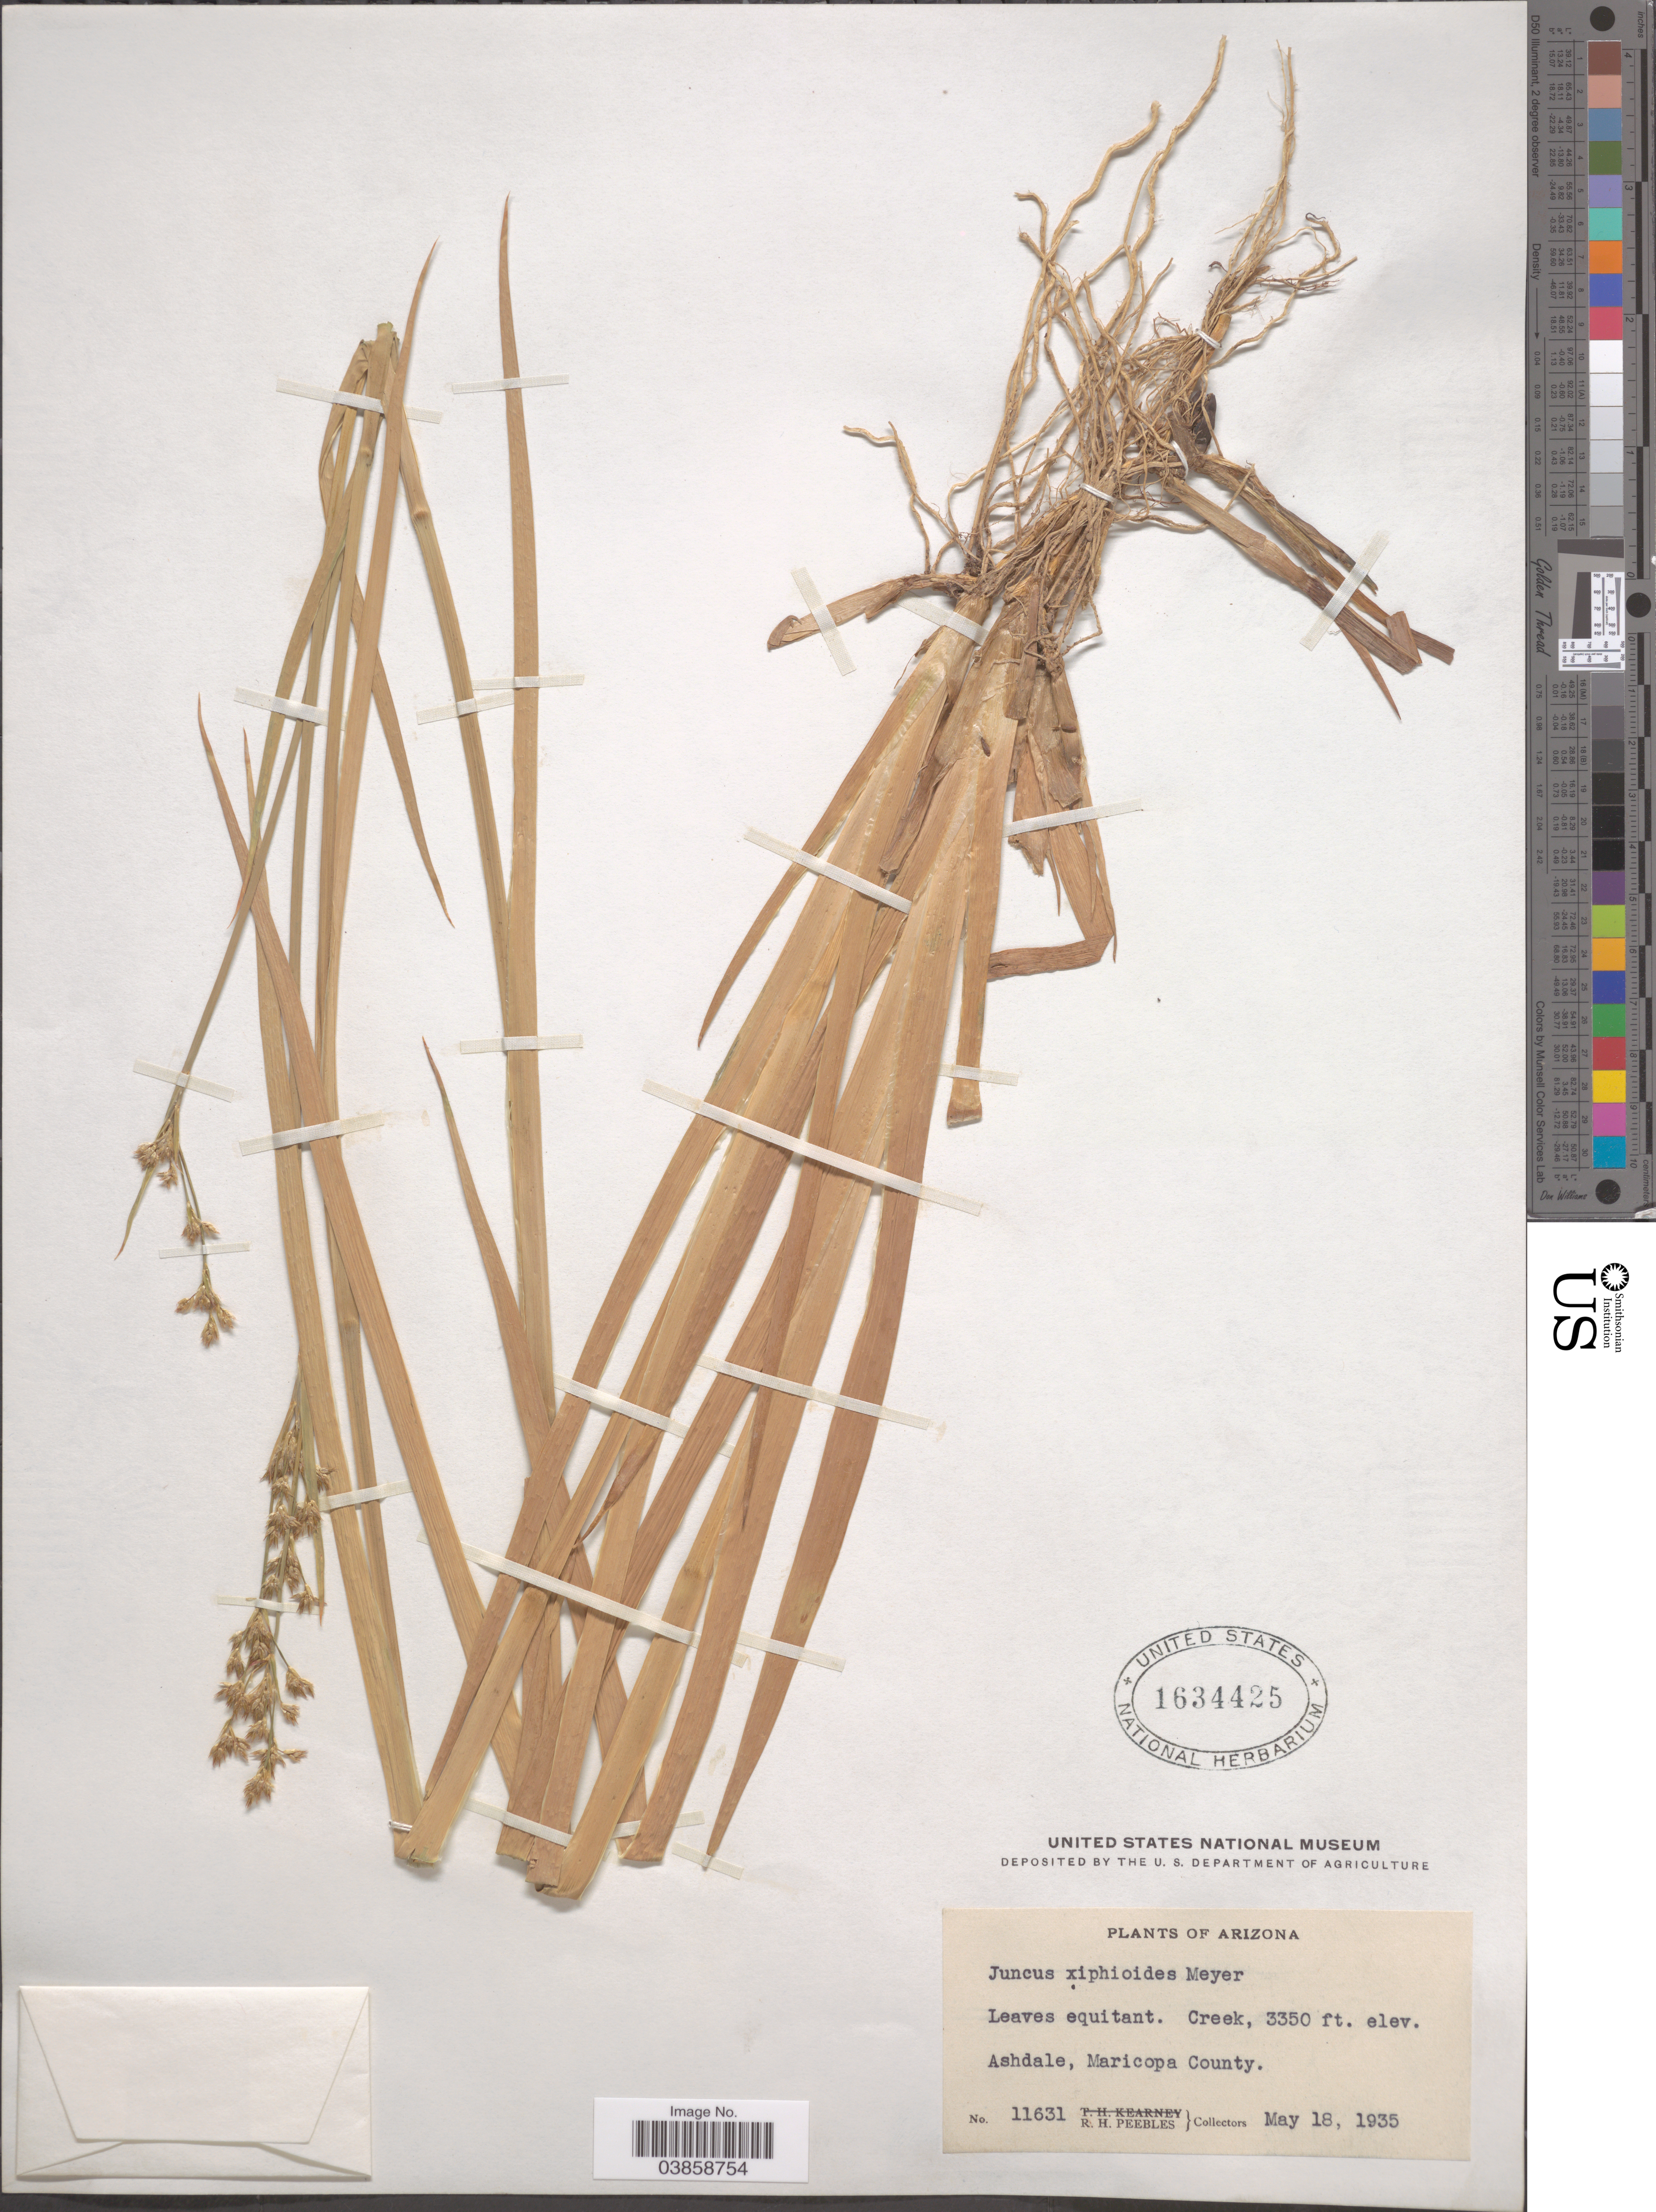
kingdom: Plantae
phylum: Tracheophyta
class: Liliopsida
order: Poales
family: Juncaceae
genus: Juncus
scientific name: Juncus xiphioides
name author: E. Mey.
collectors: R. H. Peebles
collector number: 11631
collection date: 1935-05-18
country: United States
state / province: Arizona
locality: Creek. Ashdale, Maricopa County.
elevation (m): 1021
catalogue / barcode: US 1634425